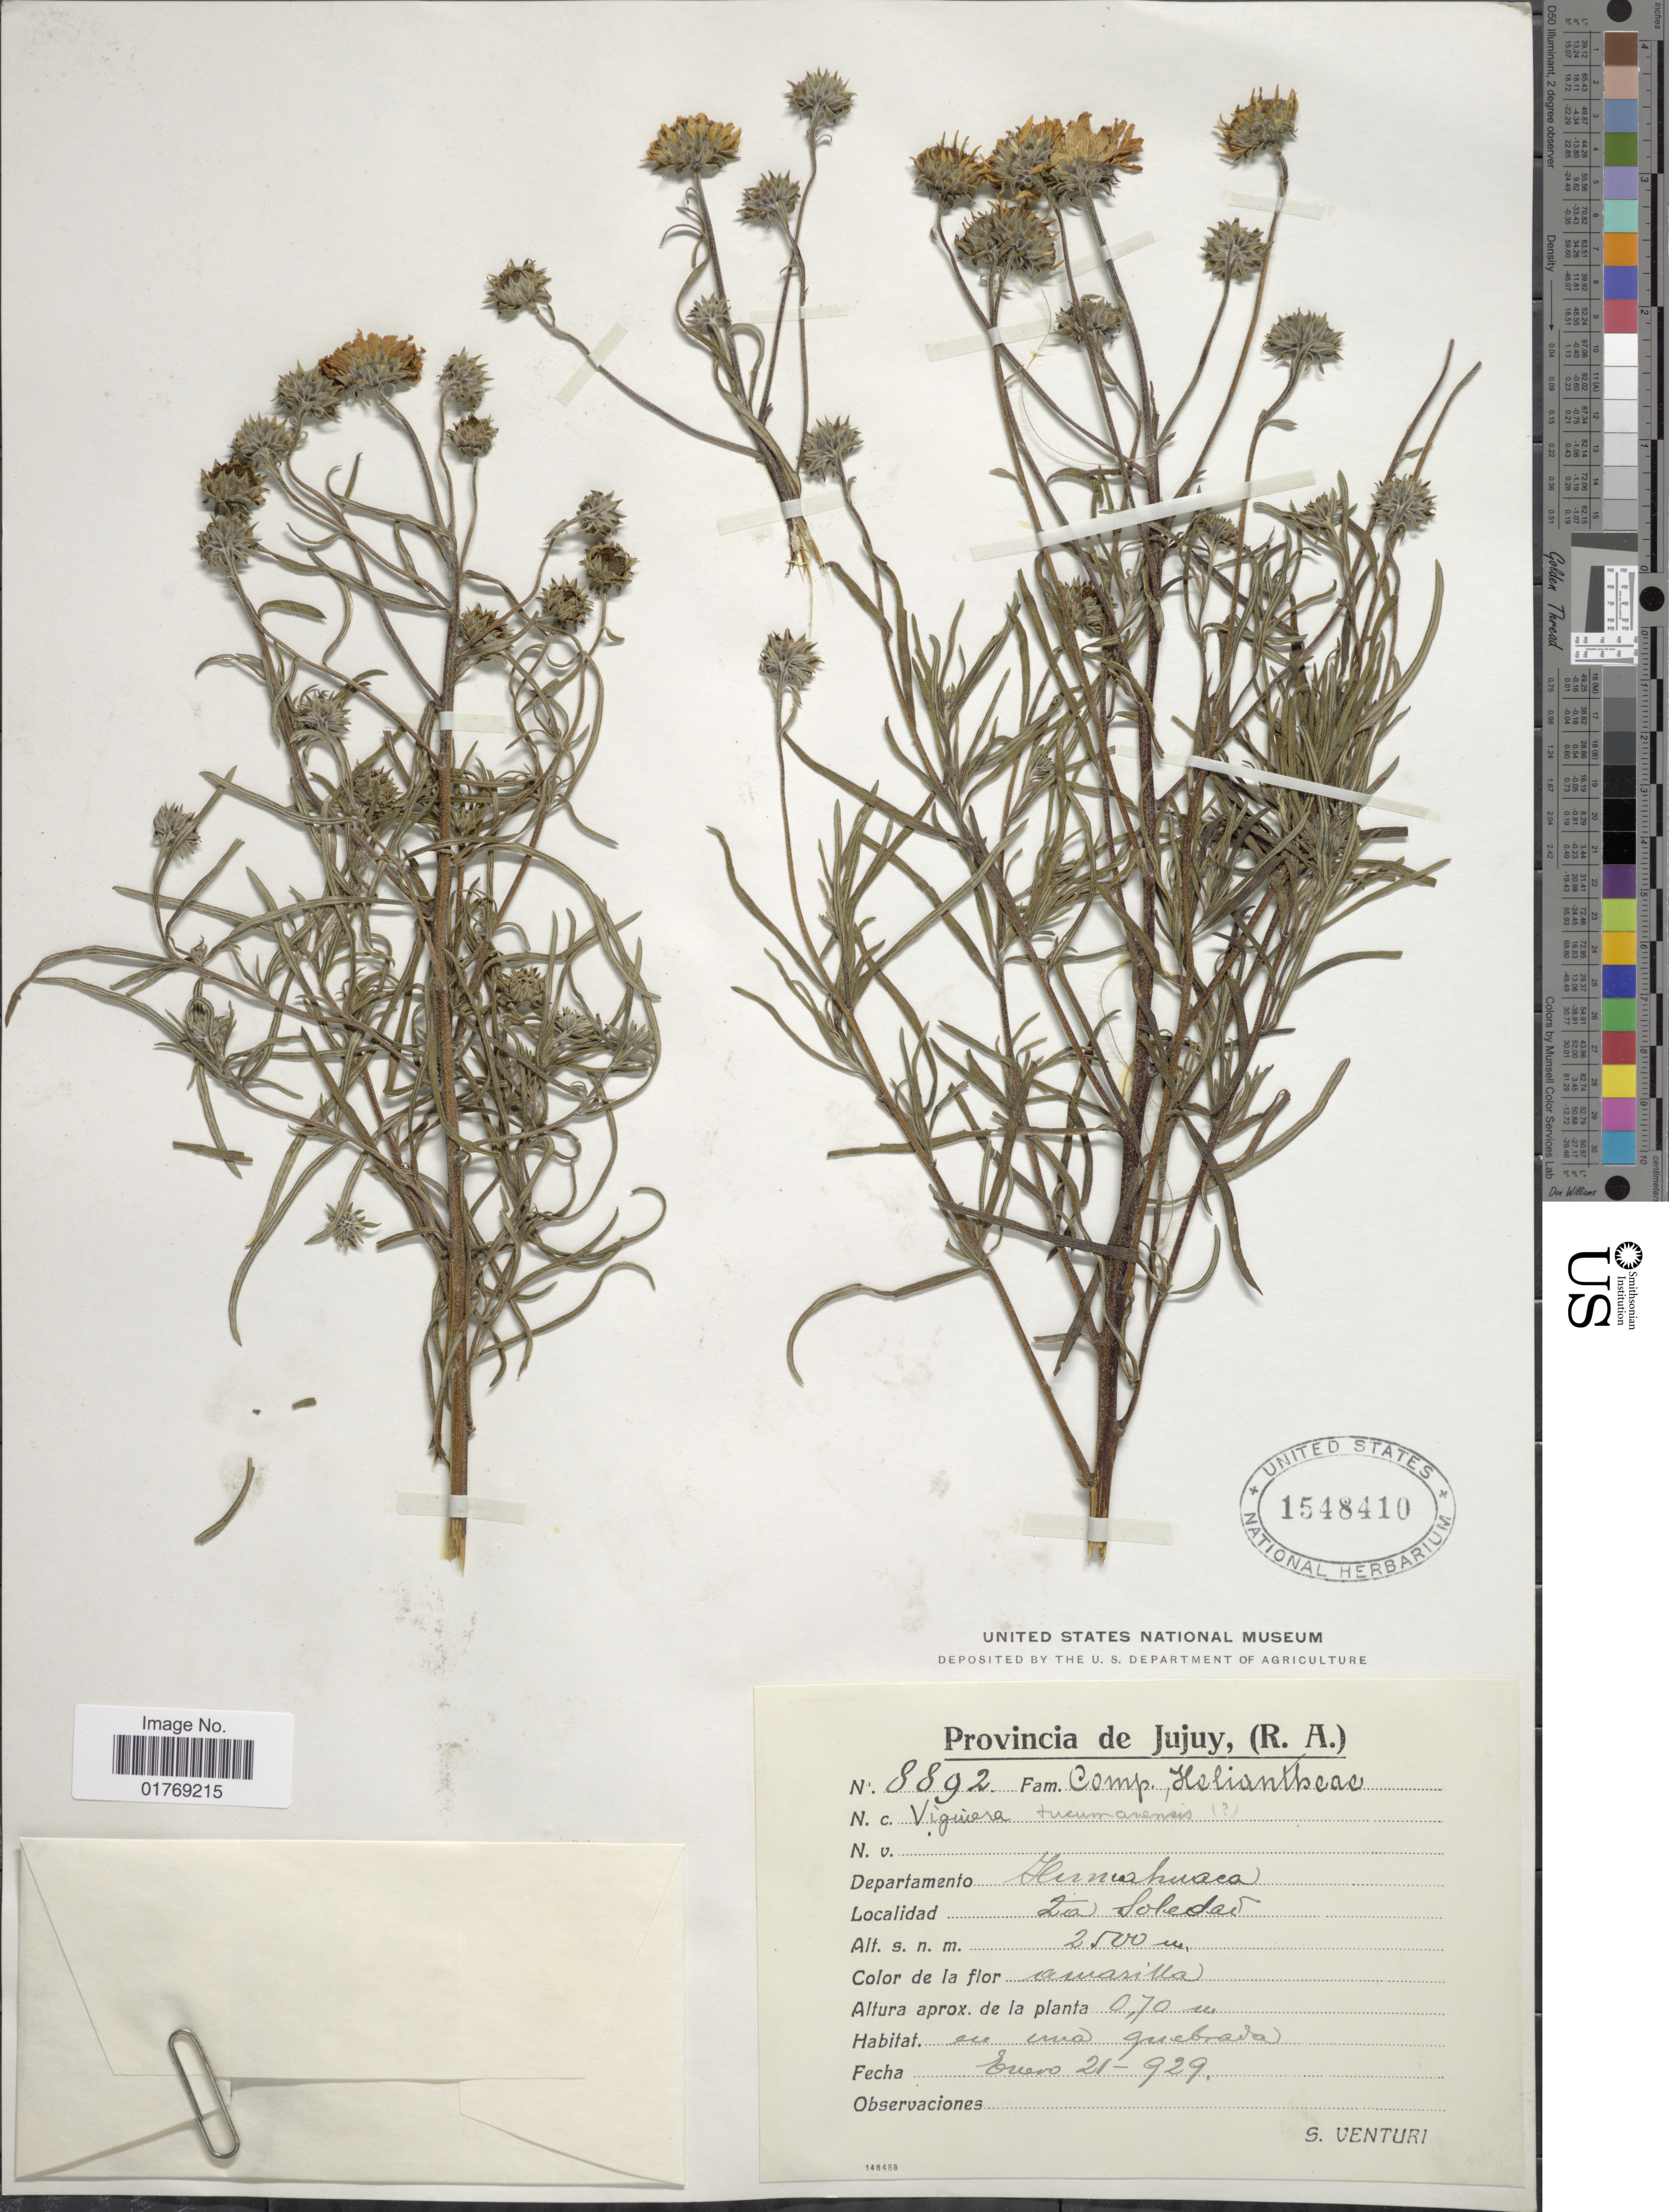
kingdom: Plantae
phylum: Tracheophyta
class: Magnoliopsida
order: Asterales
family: Asteraceae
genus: Viguiera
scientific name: Viguiera tucumanensis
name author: (Hook. & Arn.) Griseb.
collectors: S. Venturi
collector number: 8892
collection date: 1929-01-21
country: Argentina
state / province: Jujuy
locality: Provincia de Jujuy, (R.A.). Departamento Hunahuaca. La Soledad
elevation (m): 2500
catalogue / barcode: US 1548410